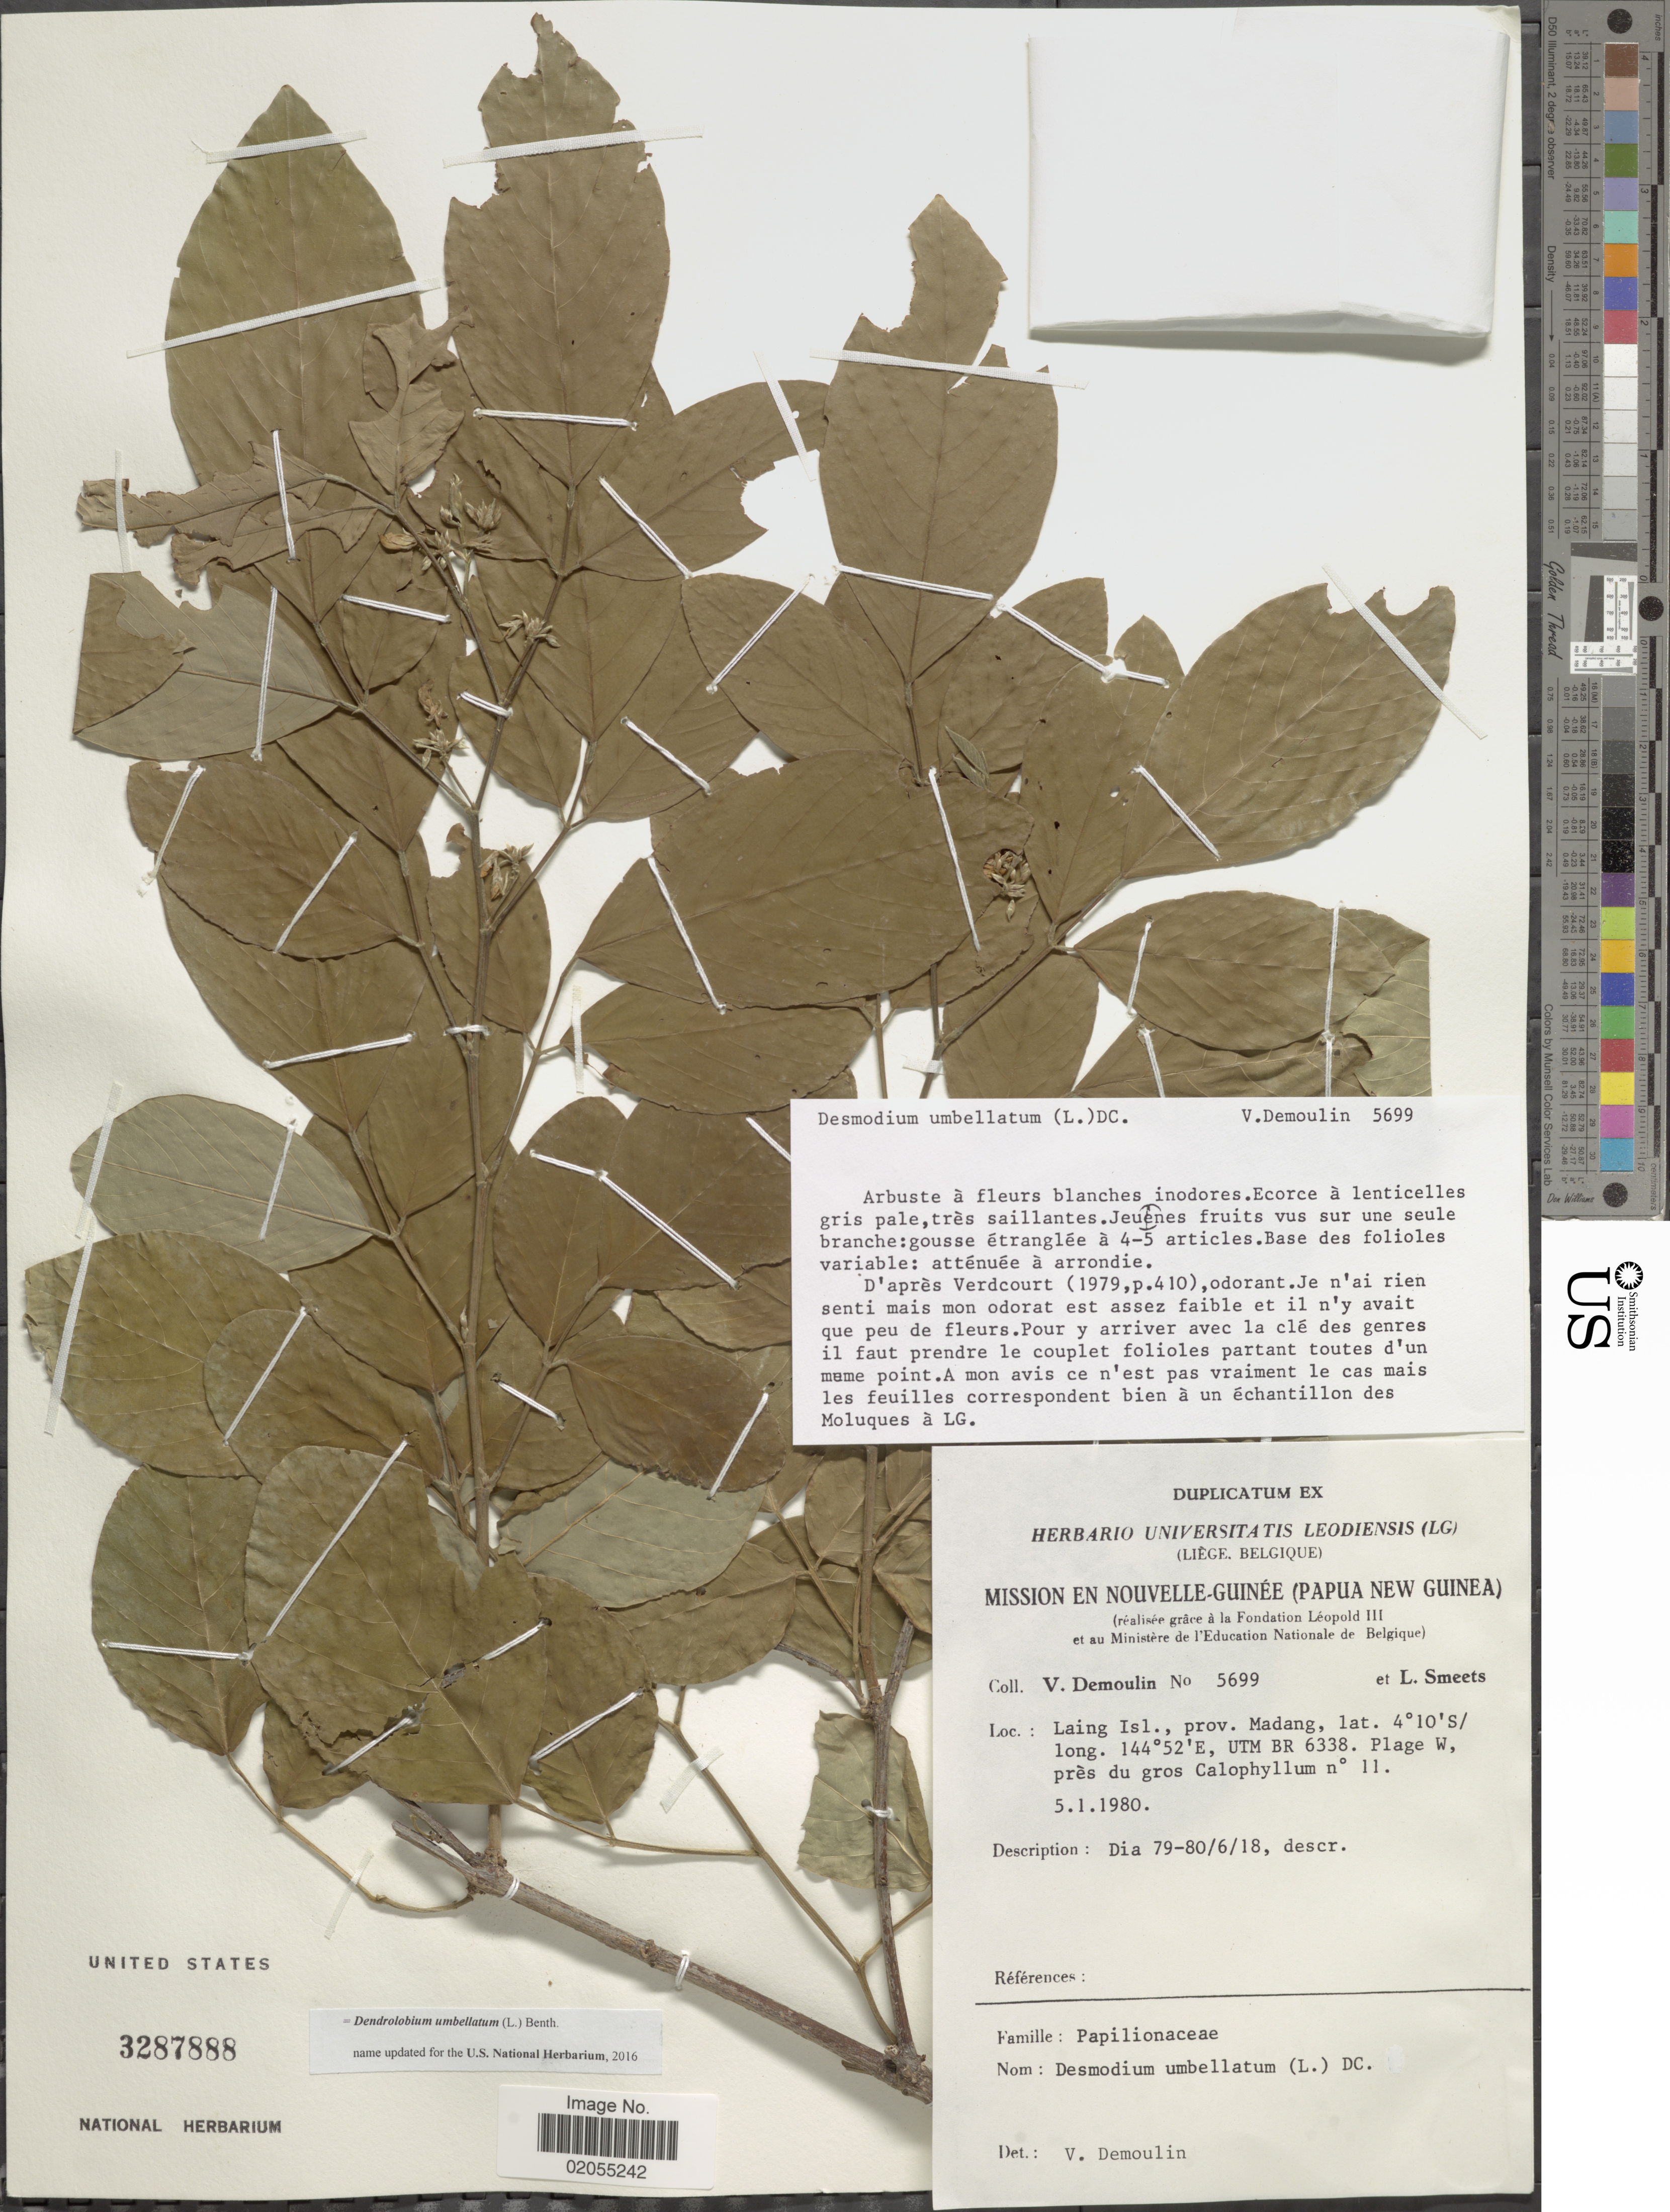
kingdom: Plantae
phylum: Tracheophyta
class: Magnoliopsida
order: Fabales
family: Fabaceae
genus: Dendrolobium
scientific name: Dendrolobium umbellatum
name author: (L.) Benth.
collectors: V. Demoulin & L. Smeets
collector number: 5699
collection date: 1980-01-05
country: Papua New Guinea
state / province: Madang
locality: Nouvelle-Guinee, Laing Isl.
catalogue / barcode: US 3287888